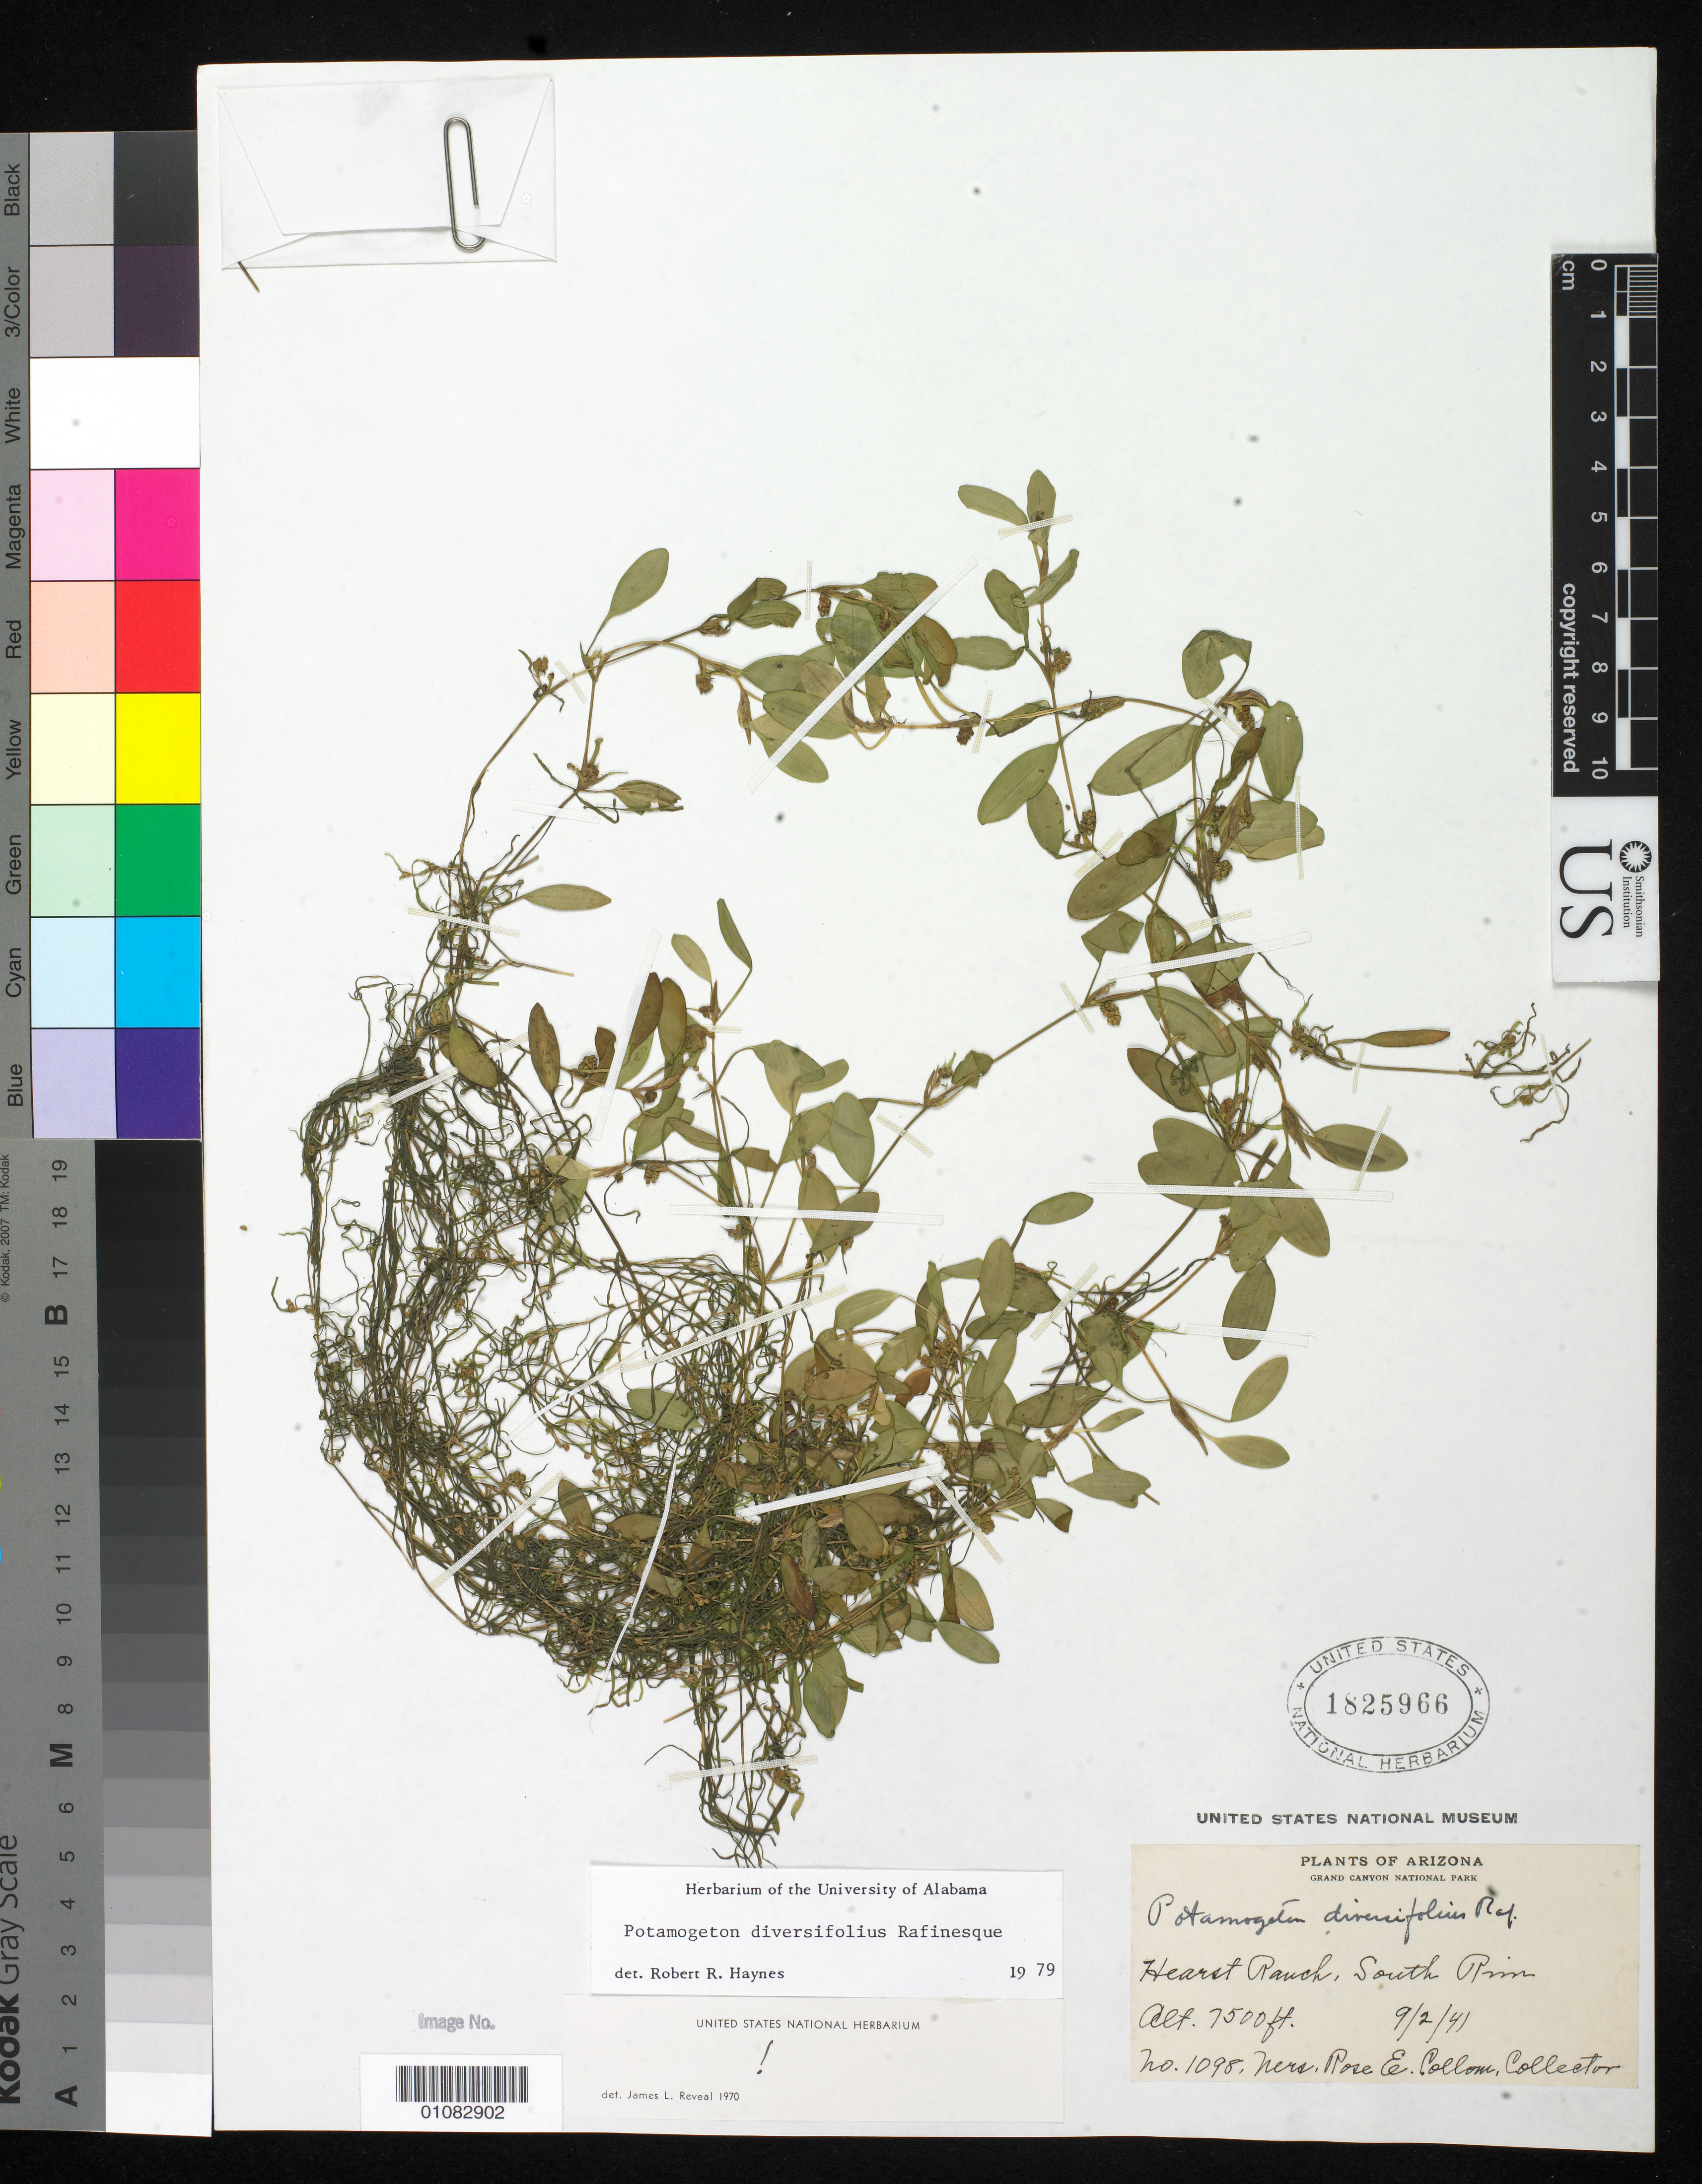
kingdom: Plantae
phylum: Tracheophyta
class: Liliopsida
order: Alismatales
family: Potamogetonaceae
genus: Potamogeton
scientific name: Potamogeton diversifolius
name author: Raf.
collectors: R. E. Collom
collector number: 1098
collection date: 1941-02-09 or 1941-09-02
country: United States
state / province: Arizona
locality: Grand Canyon National Park, South Rim, Hearst Ranch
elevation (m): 2286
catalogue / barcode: US 1825966